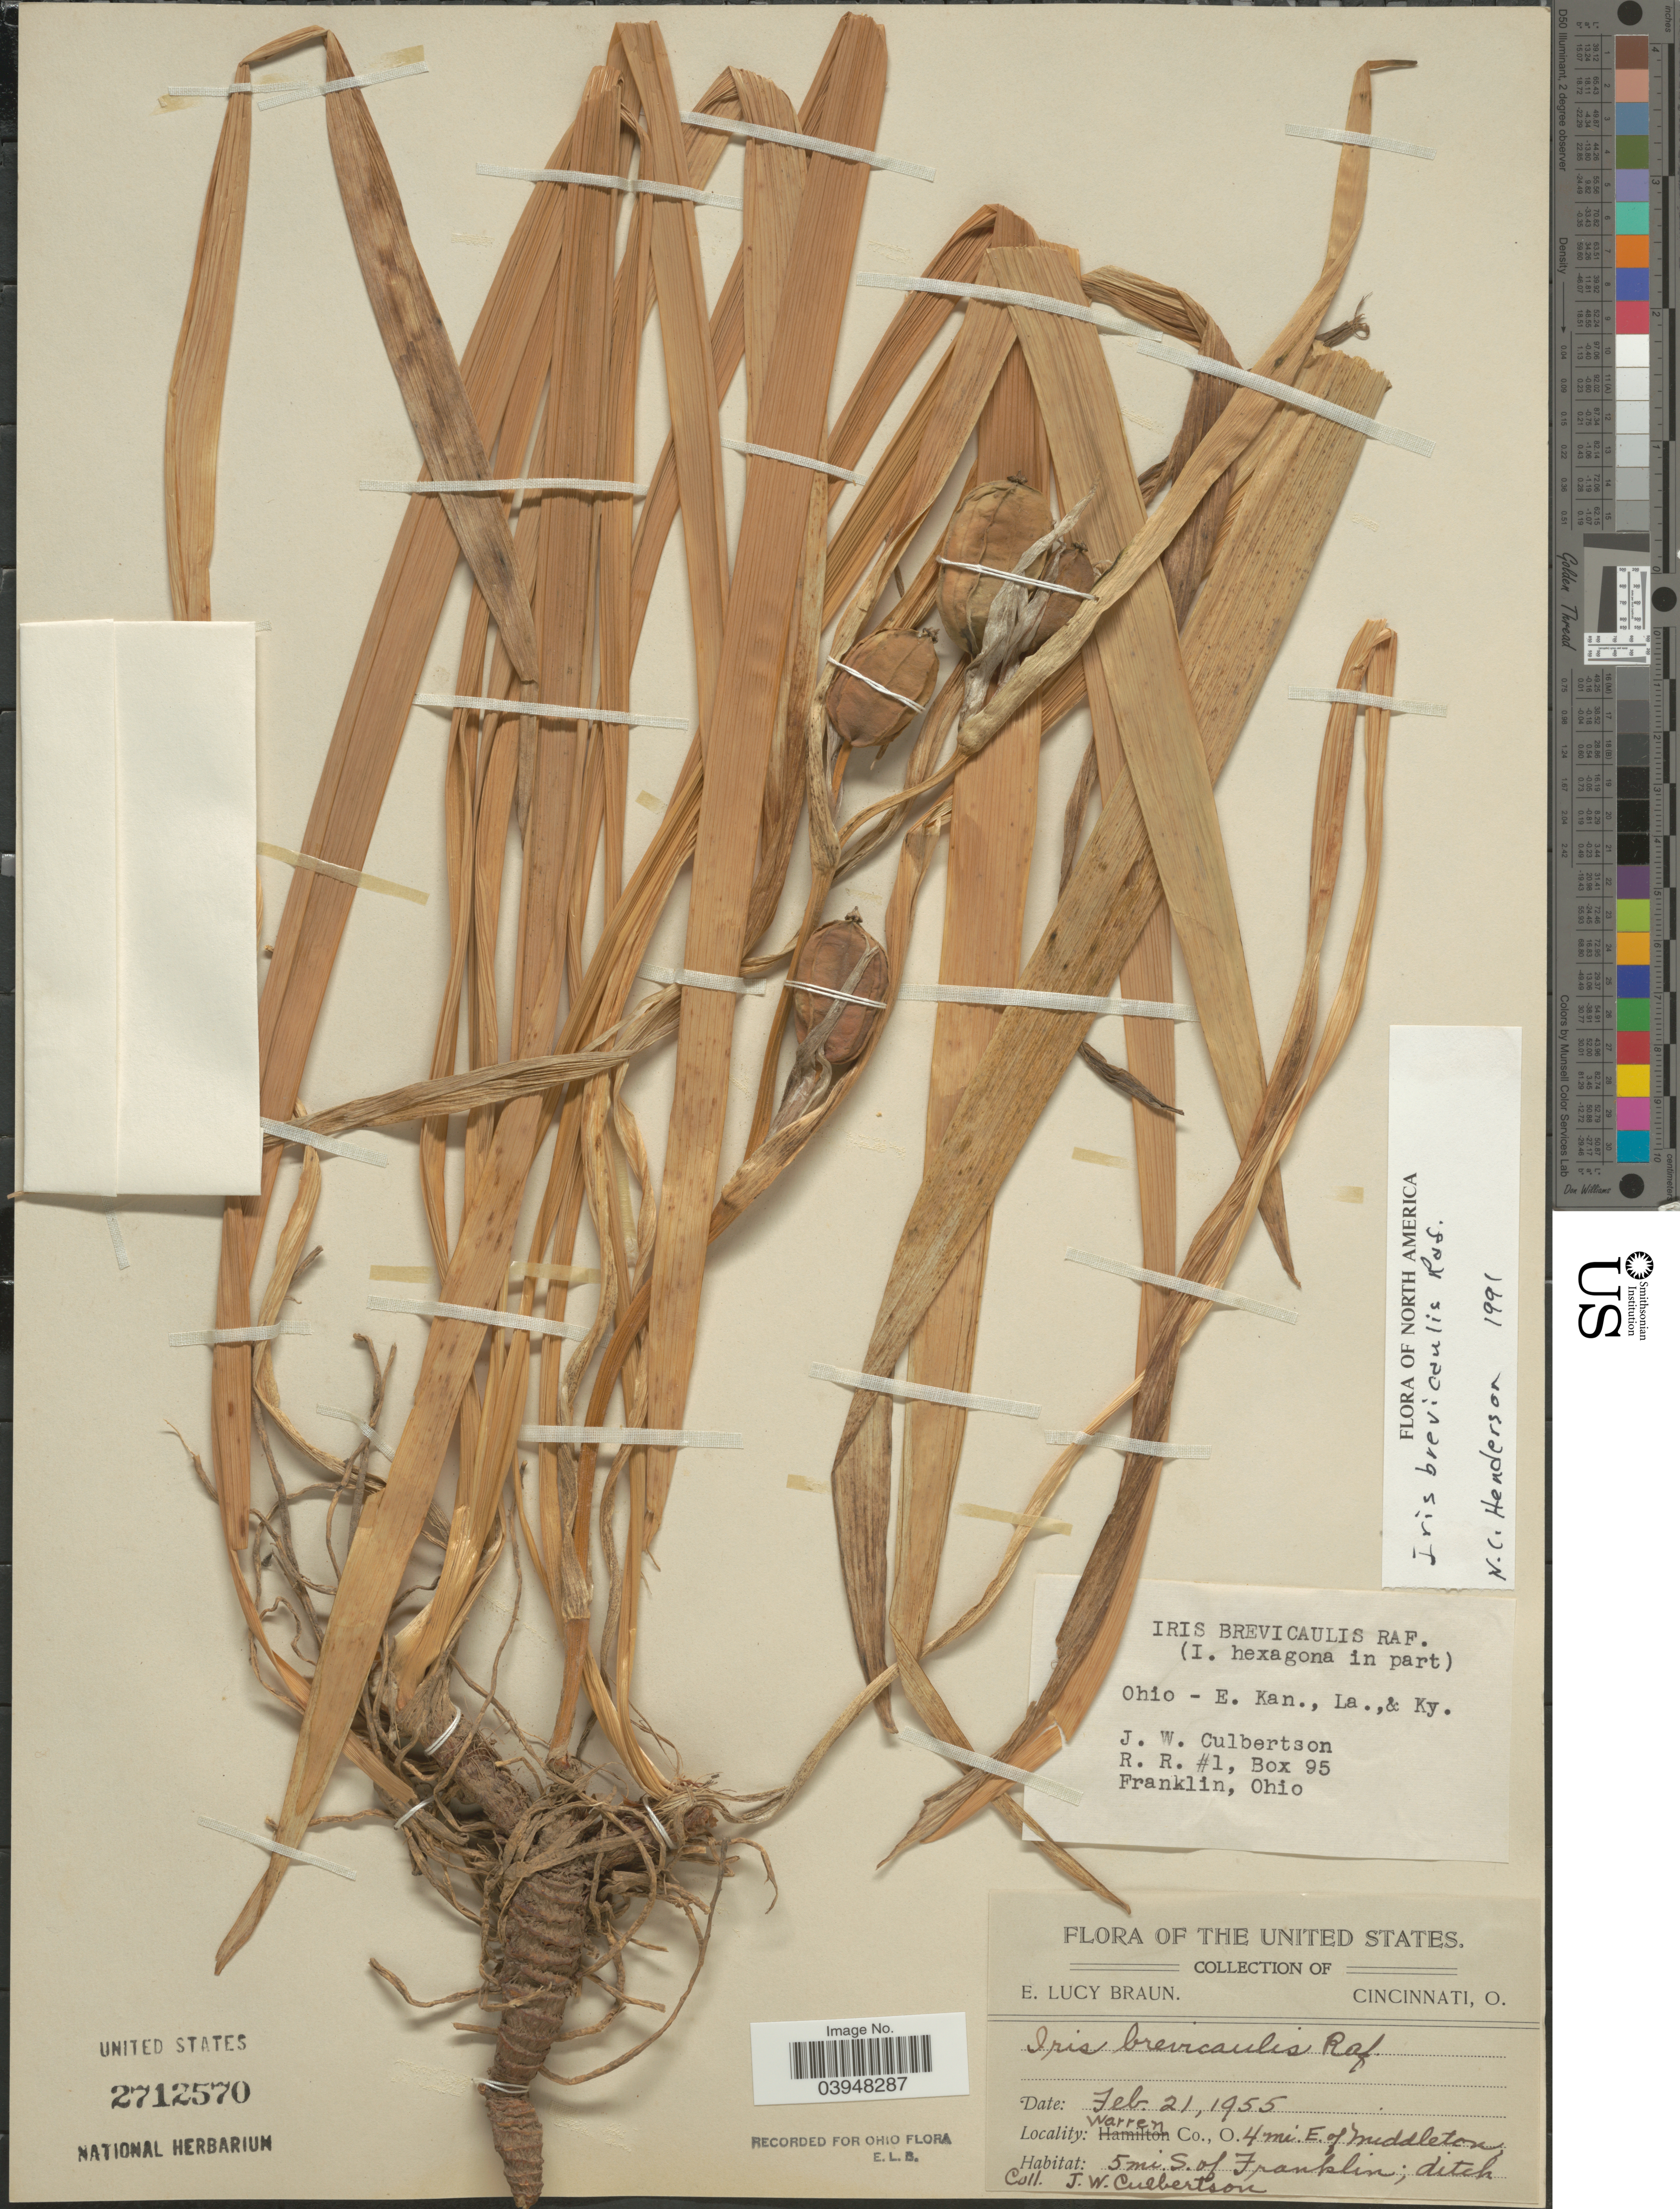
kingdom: Plantae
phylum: Tracheophyta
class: Liliopsida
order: Asparagales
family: Iridaceae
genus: Iris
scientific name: Iris brevicaulis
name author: Raf.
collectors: J. Culbertson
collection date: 1955-02-21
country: United States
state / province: Ohio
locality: Warren Co. 4 mi. E. of Middleton. 5 mi. S. of Franklin; ditch.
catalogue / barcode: US 2712570